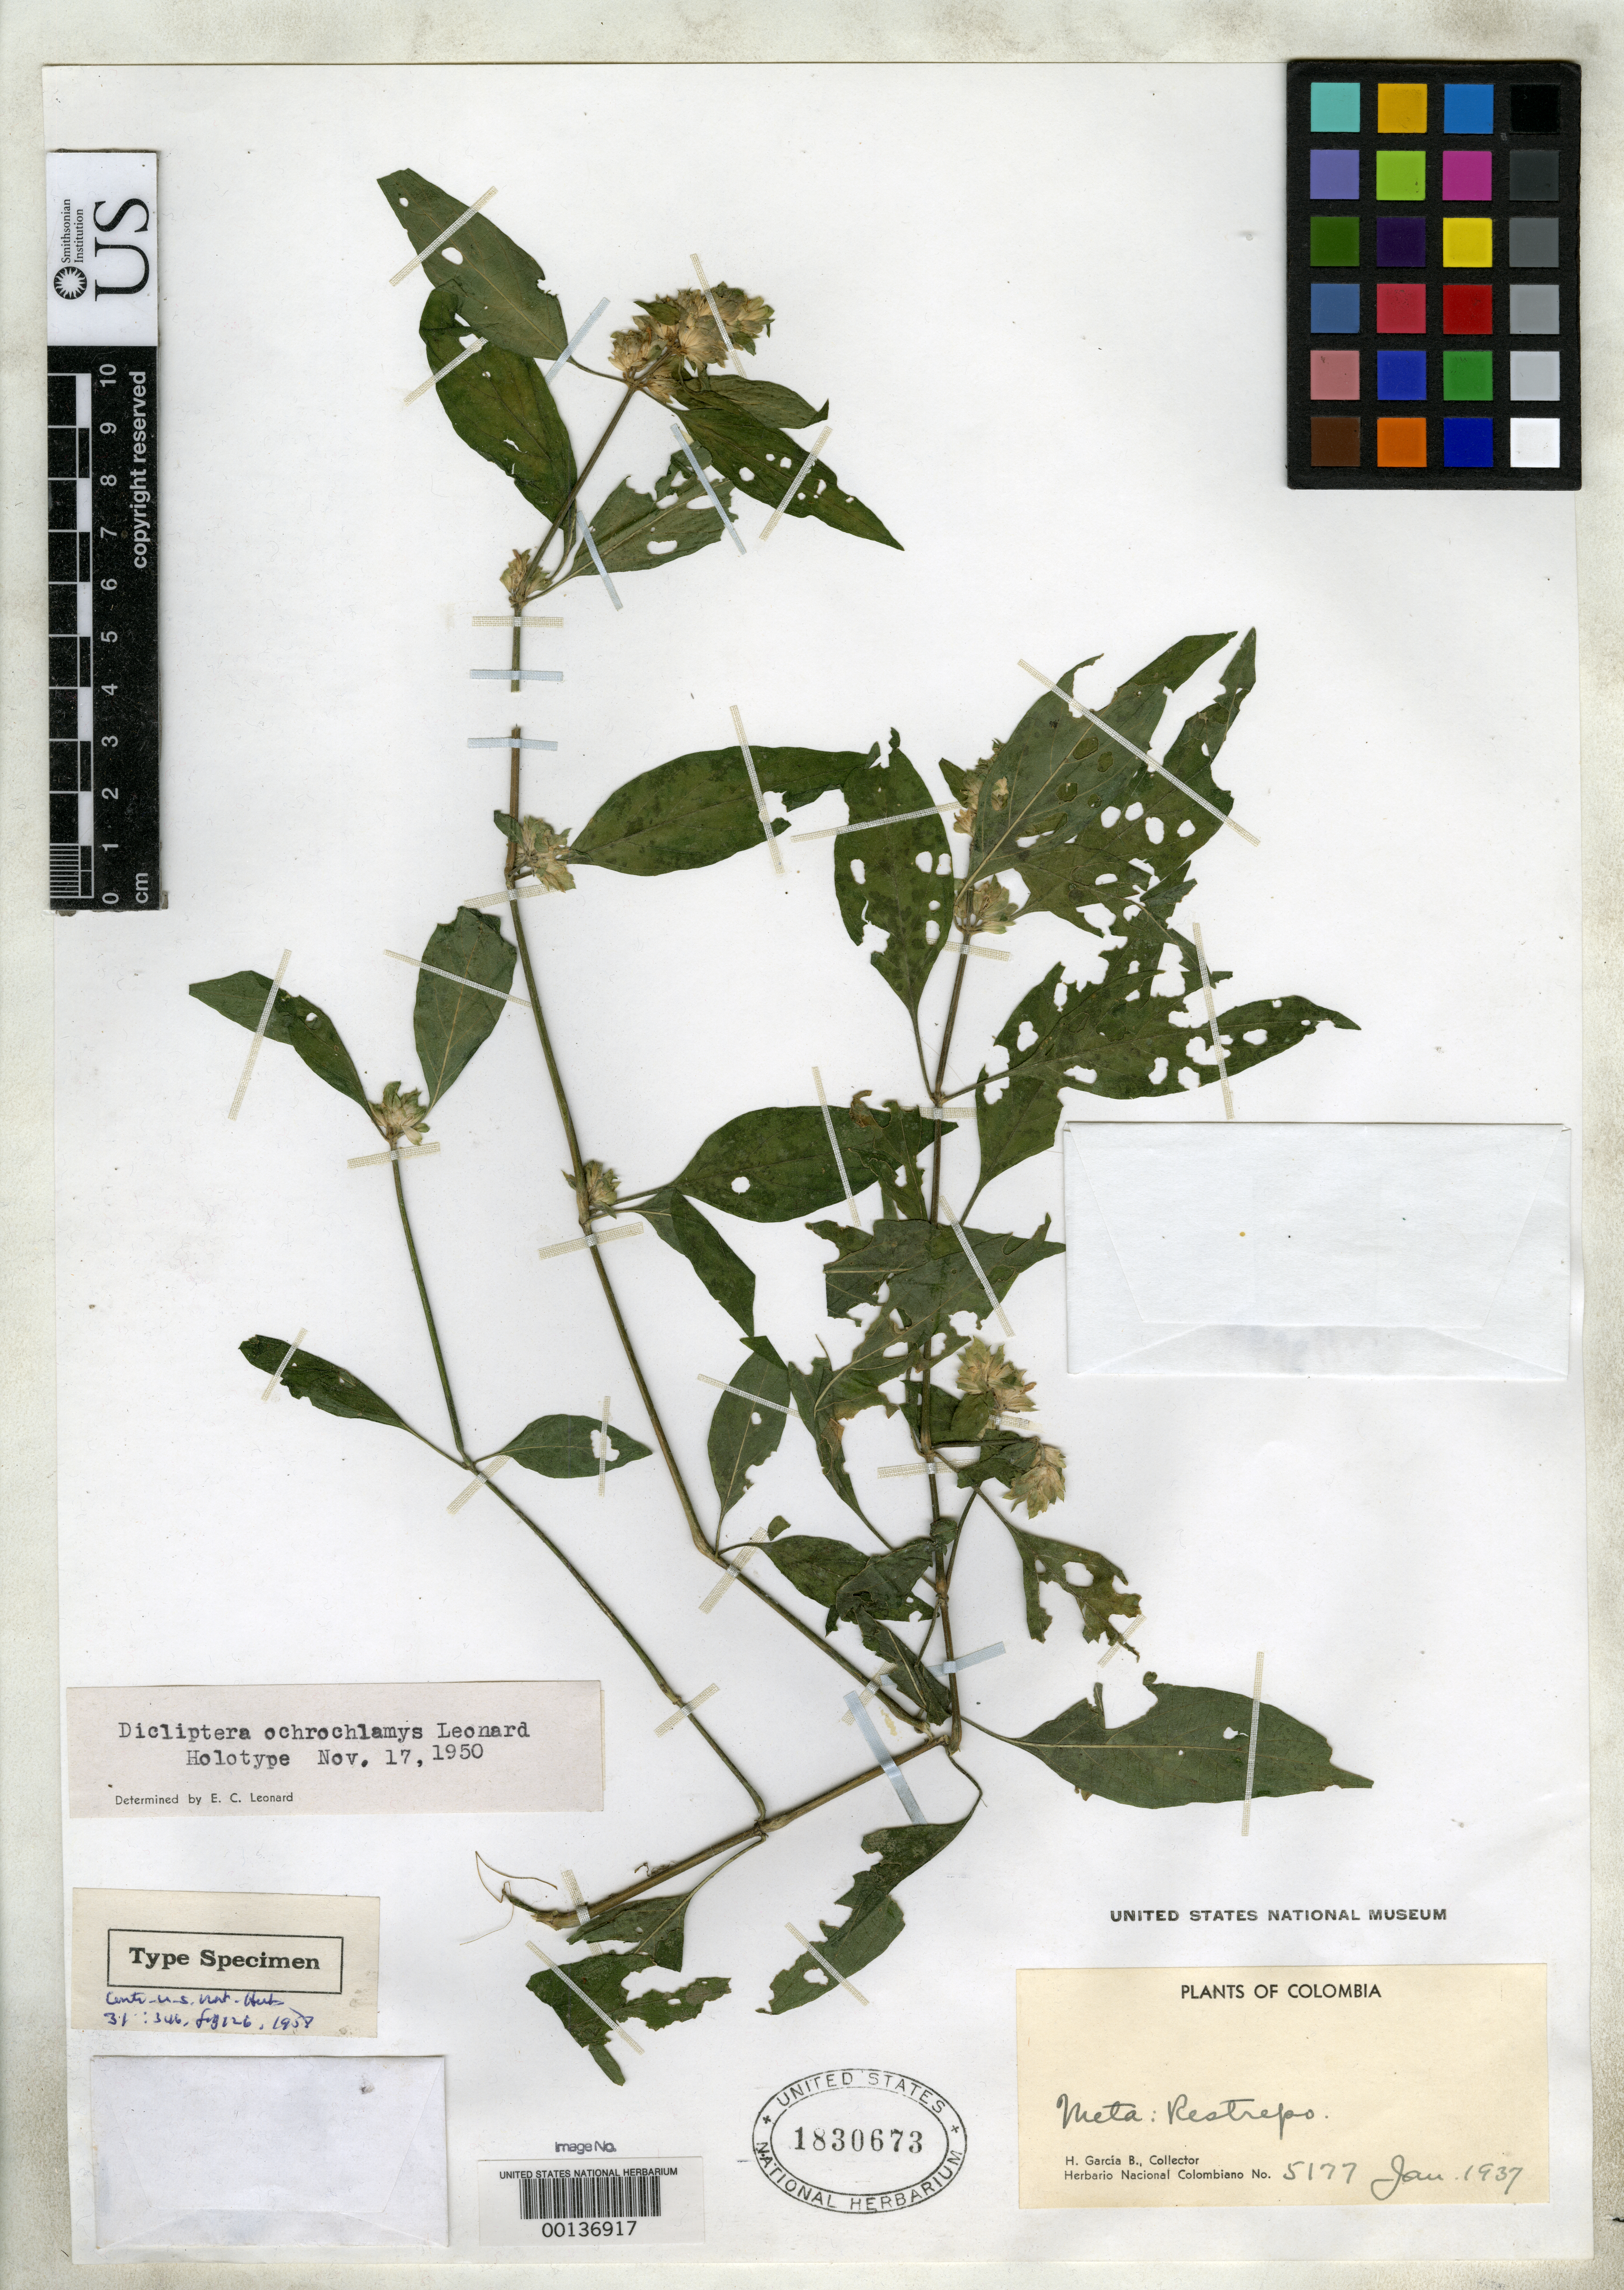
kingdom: Plantae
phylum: Tracheophyta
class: Magnoliopsida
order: Lamiales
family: Acanthaceae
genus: Dicliptera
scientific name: Dicliptera ochrochlamys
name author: Leonard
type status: Holotype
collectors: H. García Barriga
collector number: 5177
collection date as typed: Jan 1937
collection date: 1937-01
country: Colombia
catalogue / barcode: US 1830673